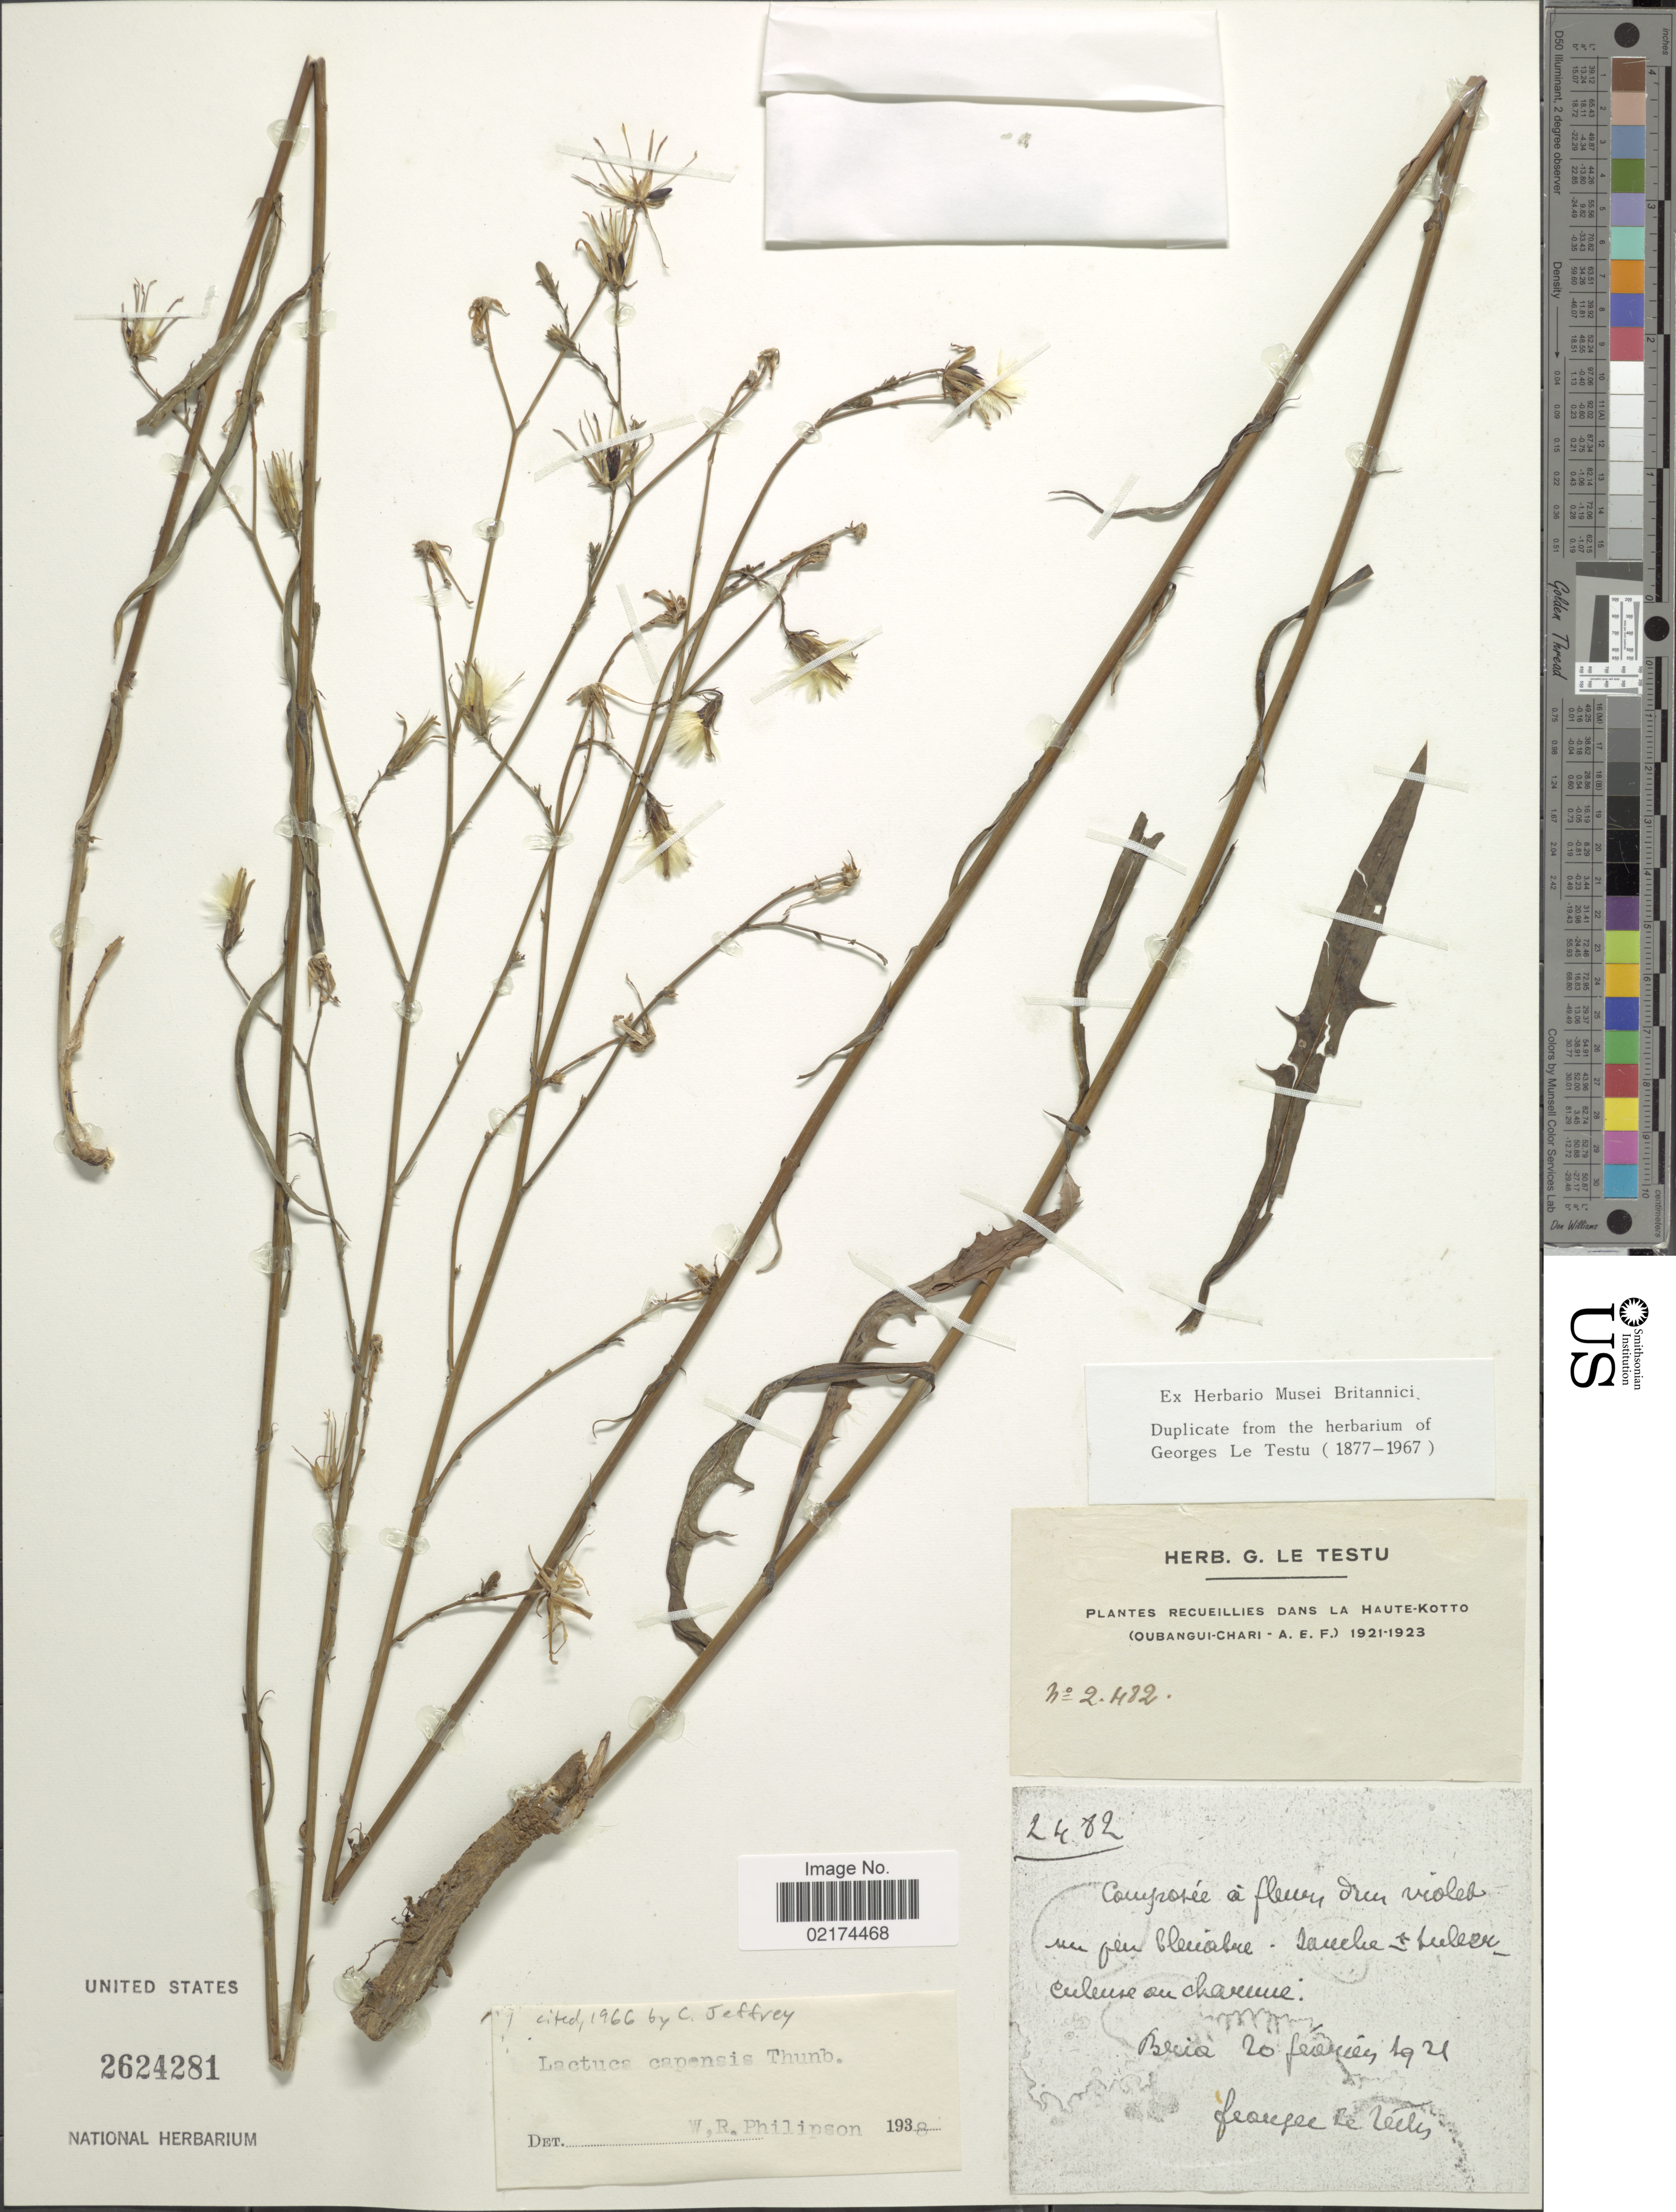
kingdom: Plantae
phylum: Tracheophyta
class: Magnoliopsida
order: Asterales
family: Asteraceae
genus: Lactuca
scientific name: Lactuca inermis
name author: Forssk.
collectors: G. Le Testu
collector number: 2482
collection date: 1921-02-20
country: Central African Republic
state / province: Haute-Kotto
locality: Recueillies Dans la Haute-Kotto (Oubangui-Chari - A.E.F.) [illegible text]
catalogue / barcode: US 2624281